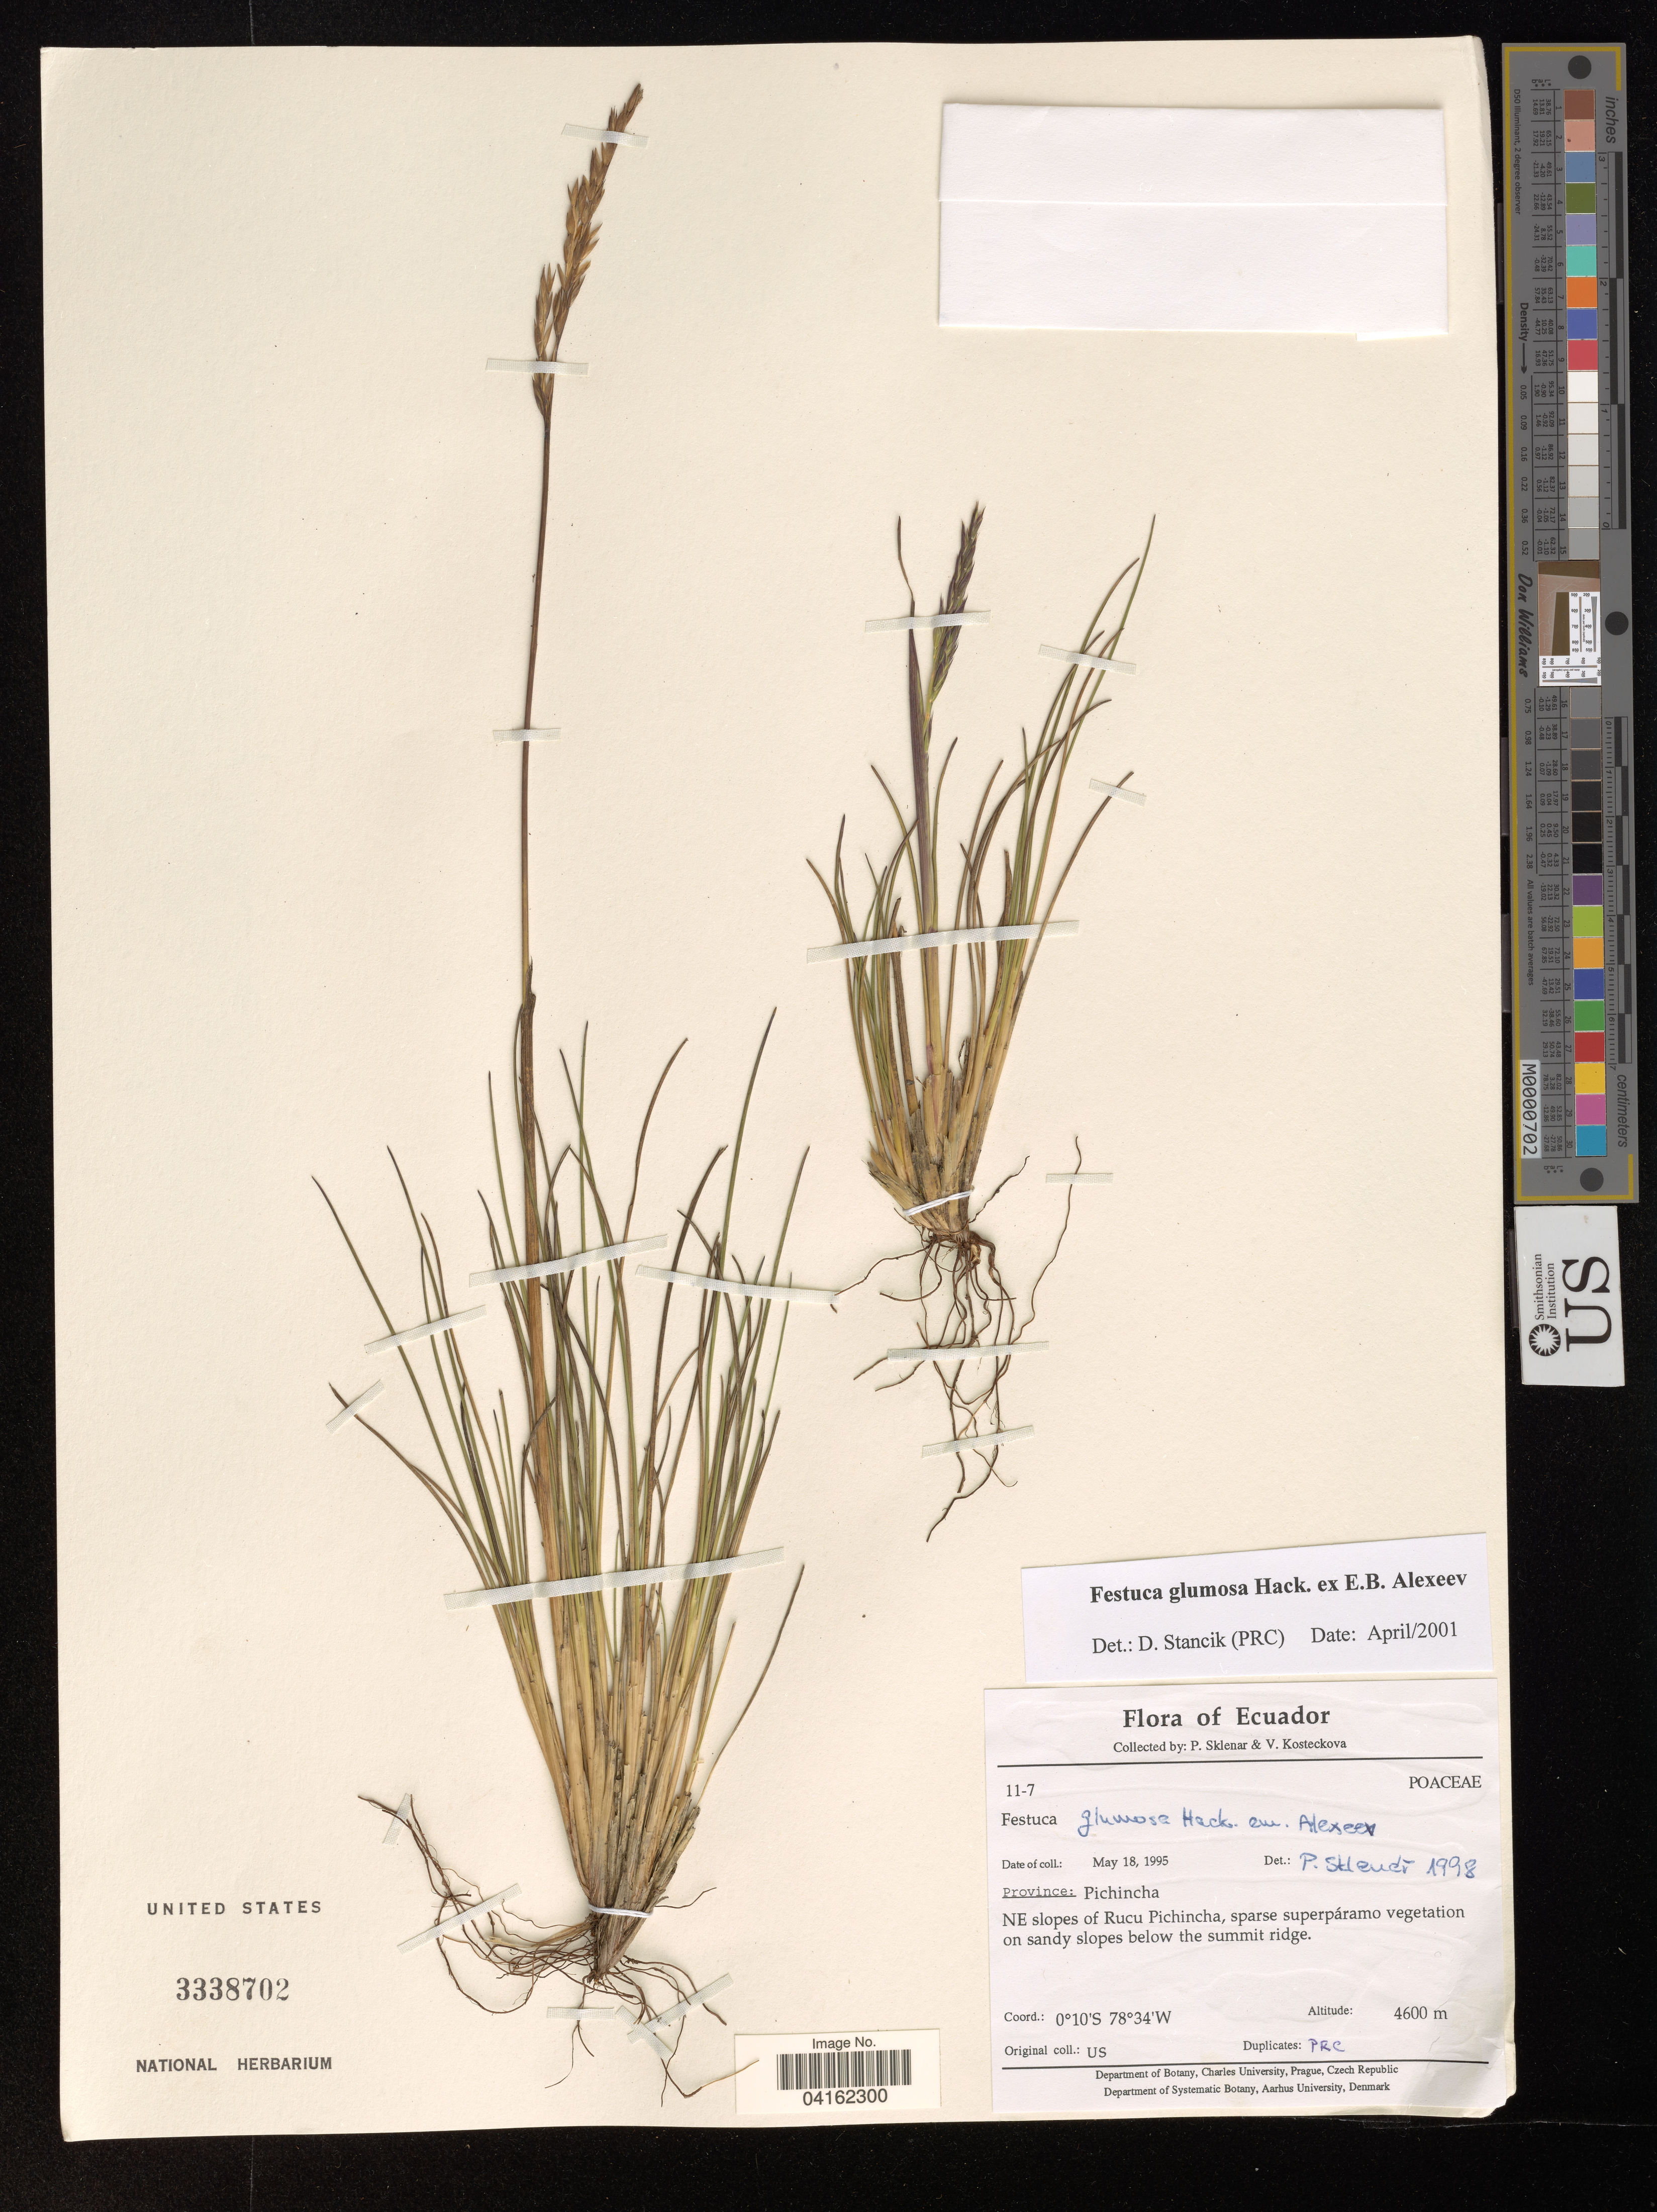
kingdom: Plantae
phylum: Tracheophyta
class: Liliopsida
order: Poales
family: Poaceae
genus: Festuca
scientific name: Festuca glumosa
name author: Hack. ex E.B. Alexeev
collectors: P. Sklenár & V. Kosteckova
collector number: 11-7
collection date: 1995-05-18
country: Ecuador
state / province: Pichincha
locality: NE slopes of Rucu Pichincha, sparse superpáramo vegetation on sandy slopes below the summit ridge.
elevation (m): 4600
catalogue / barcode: US 3338702